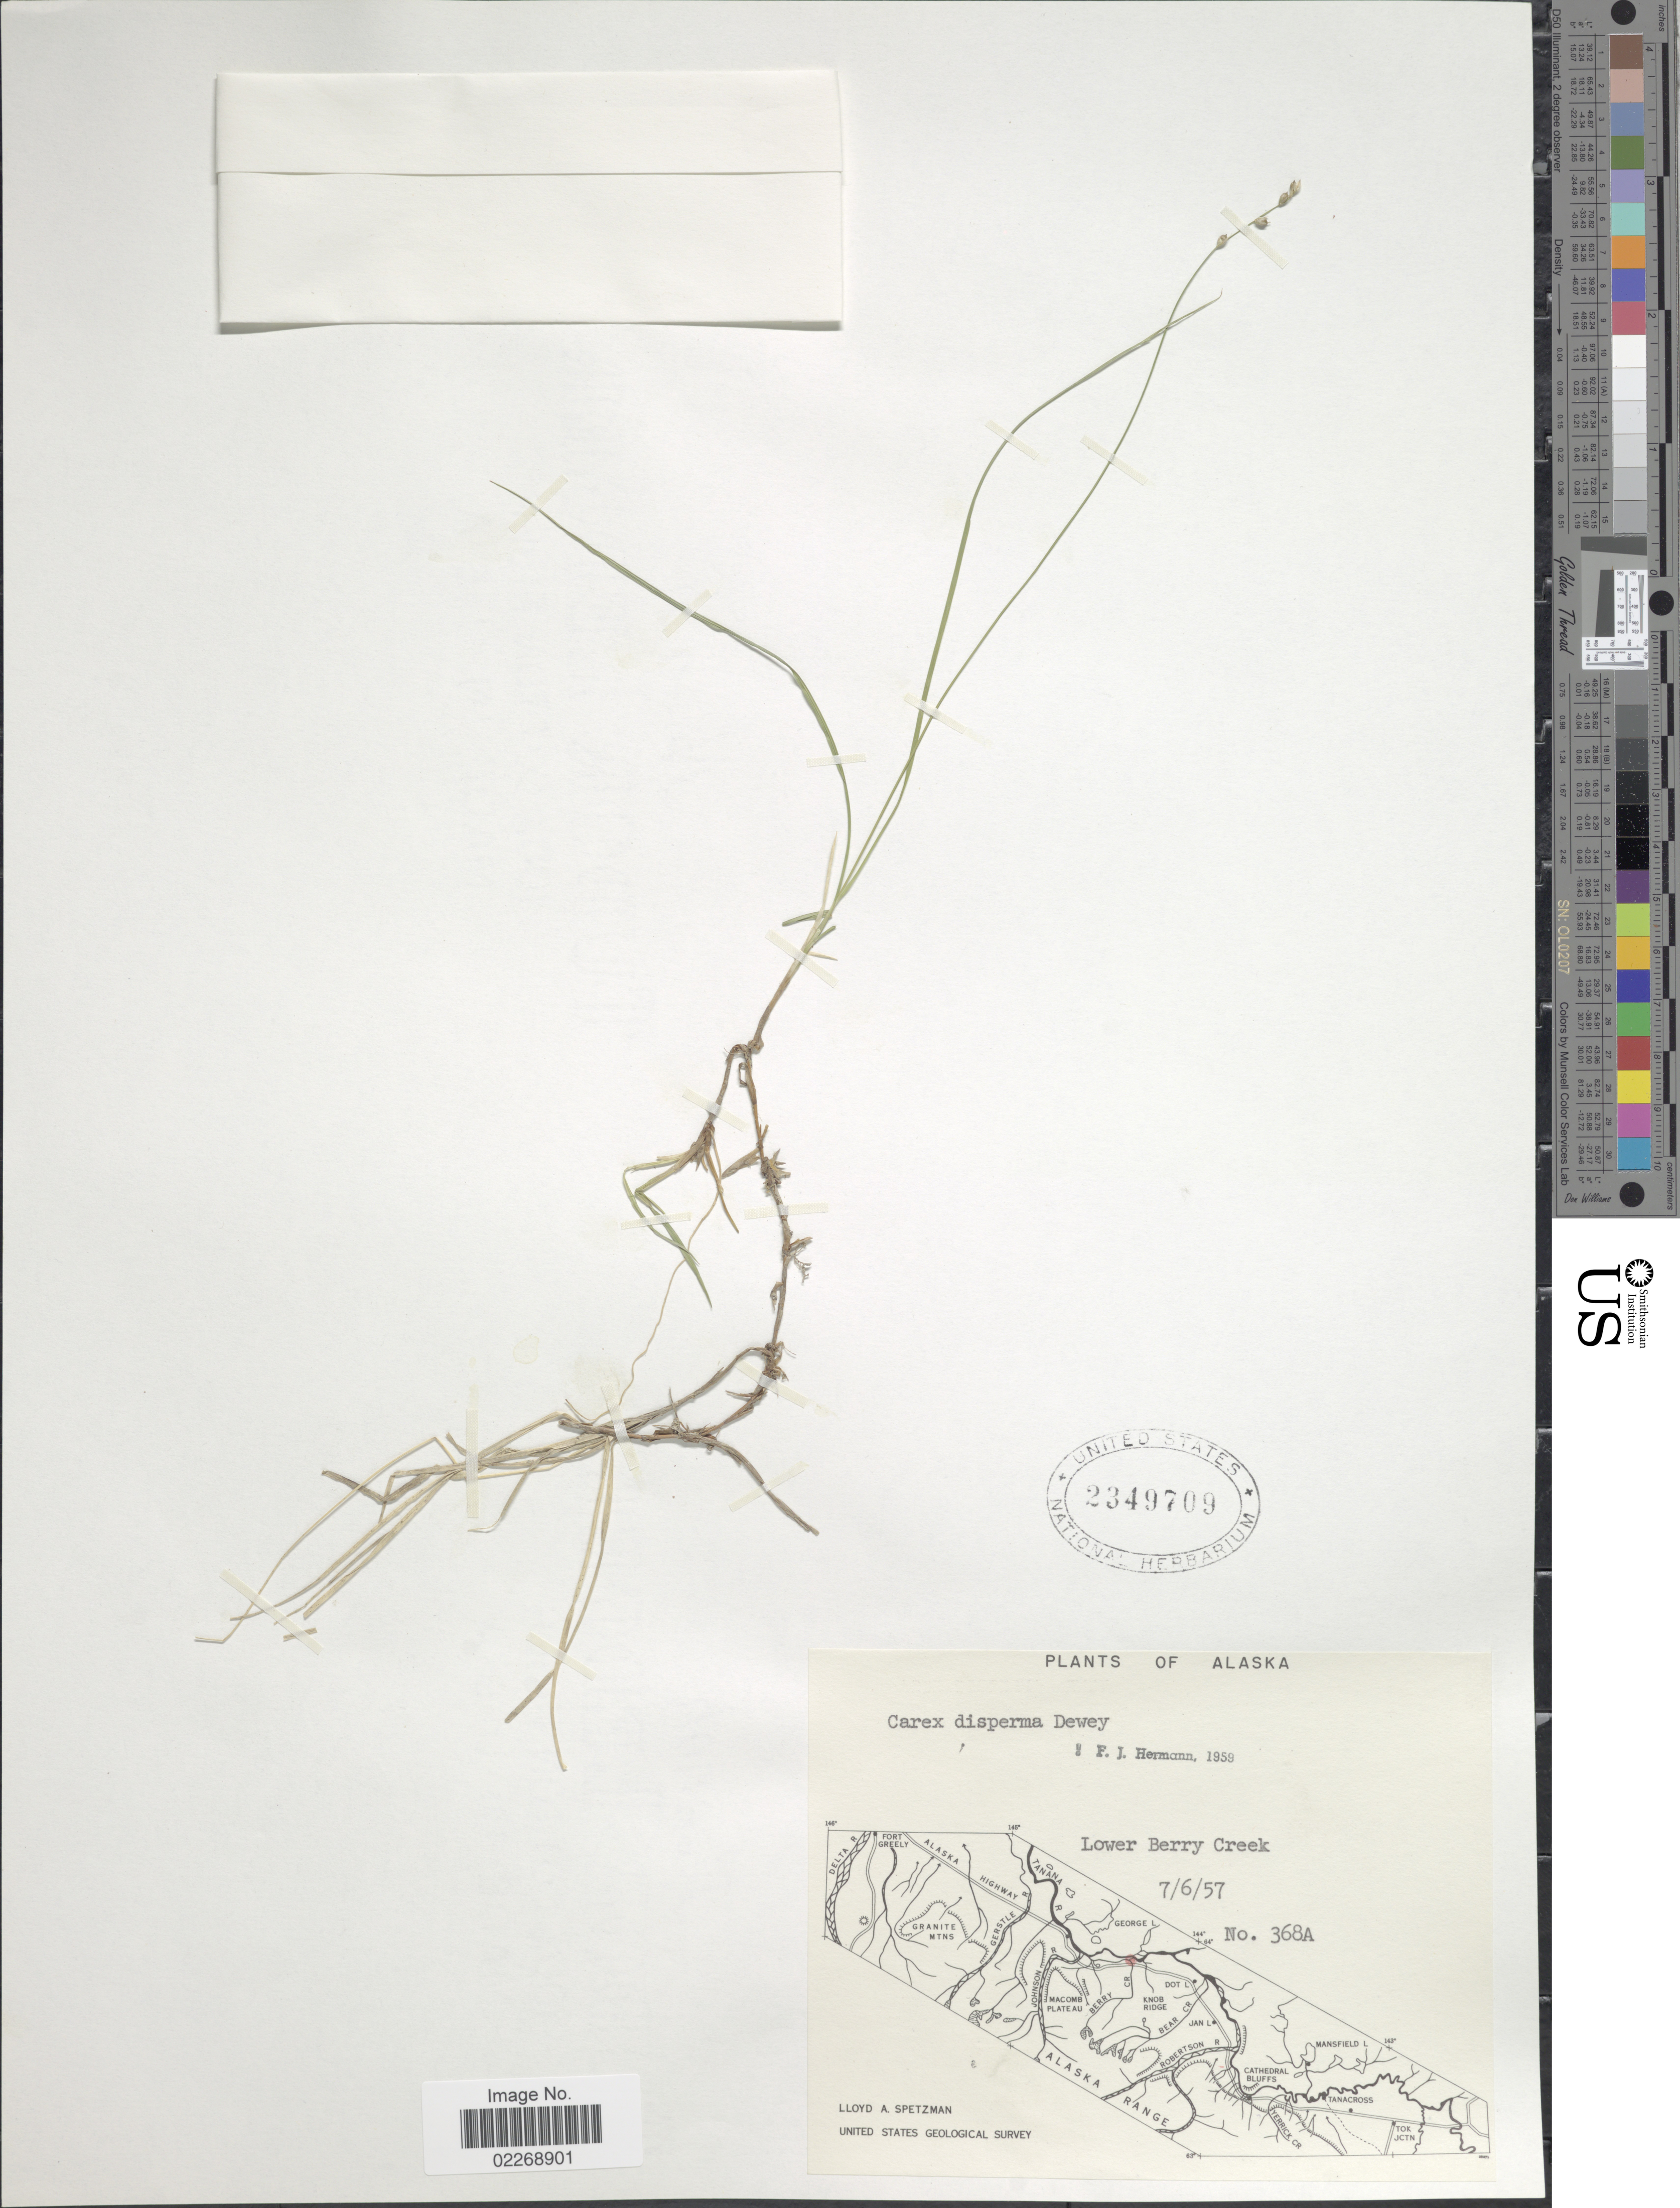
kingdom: Plantae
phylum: Tracheophyta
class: Liliopsida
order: Poales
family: Cyperaceae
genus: Carex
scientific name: Carex disperma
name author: Dewey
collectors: L. Spetzman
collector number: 368A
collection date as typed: Transcribed d/m/y: 6/7/57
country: United States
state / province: Alaska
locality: Lower Berry Creek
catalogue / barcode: US 2349709